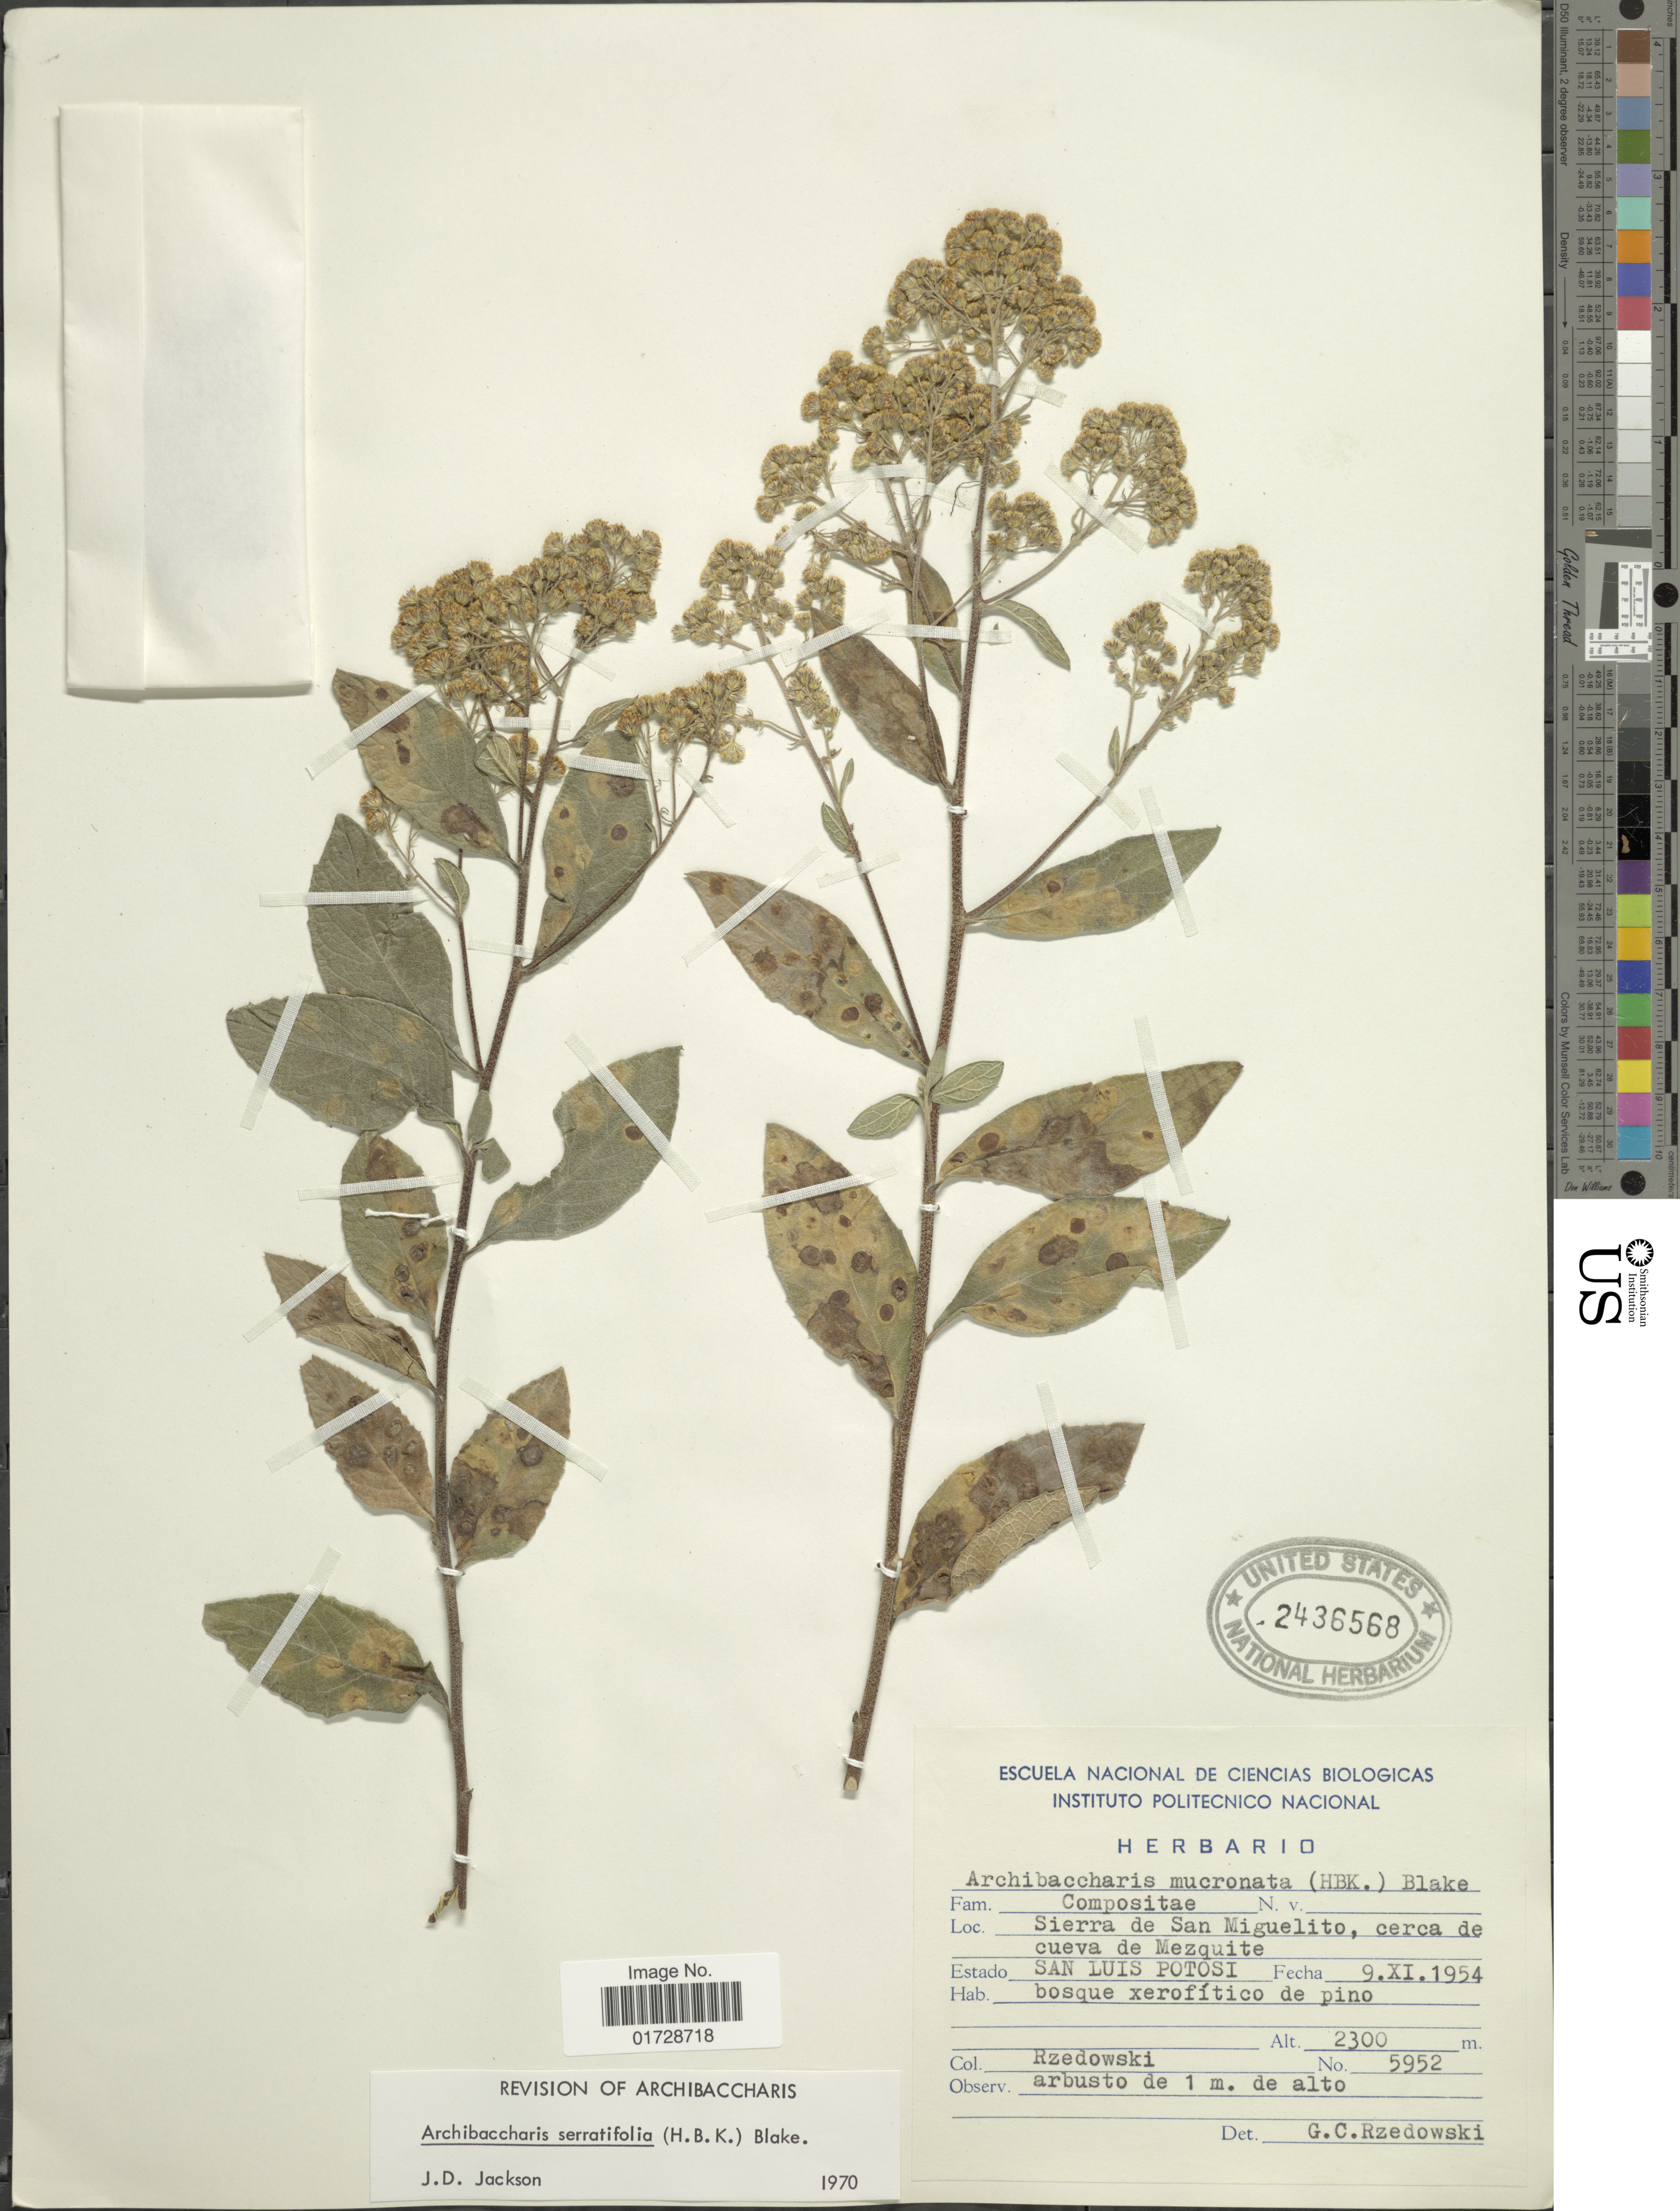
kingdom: Plantae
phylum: Tracheophyta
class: Magnoliopsida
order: Asterales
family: Asteraceae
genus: Archibaccharis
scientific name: Archibaccharis serratifolia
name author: (Kunth) S.F. Blake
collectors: Rzedowski, --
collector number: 5952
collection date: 1954-11-09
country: Mexico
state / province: San Luis Potosí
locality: Sierra de San Miguelito, cerca de cueva de Mezquite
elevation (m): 2300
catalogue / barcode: US 2436568